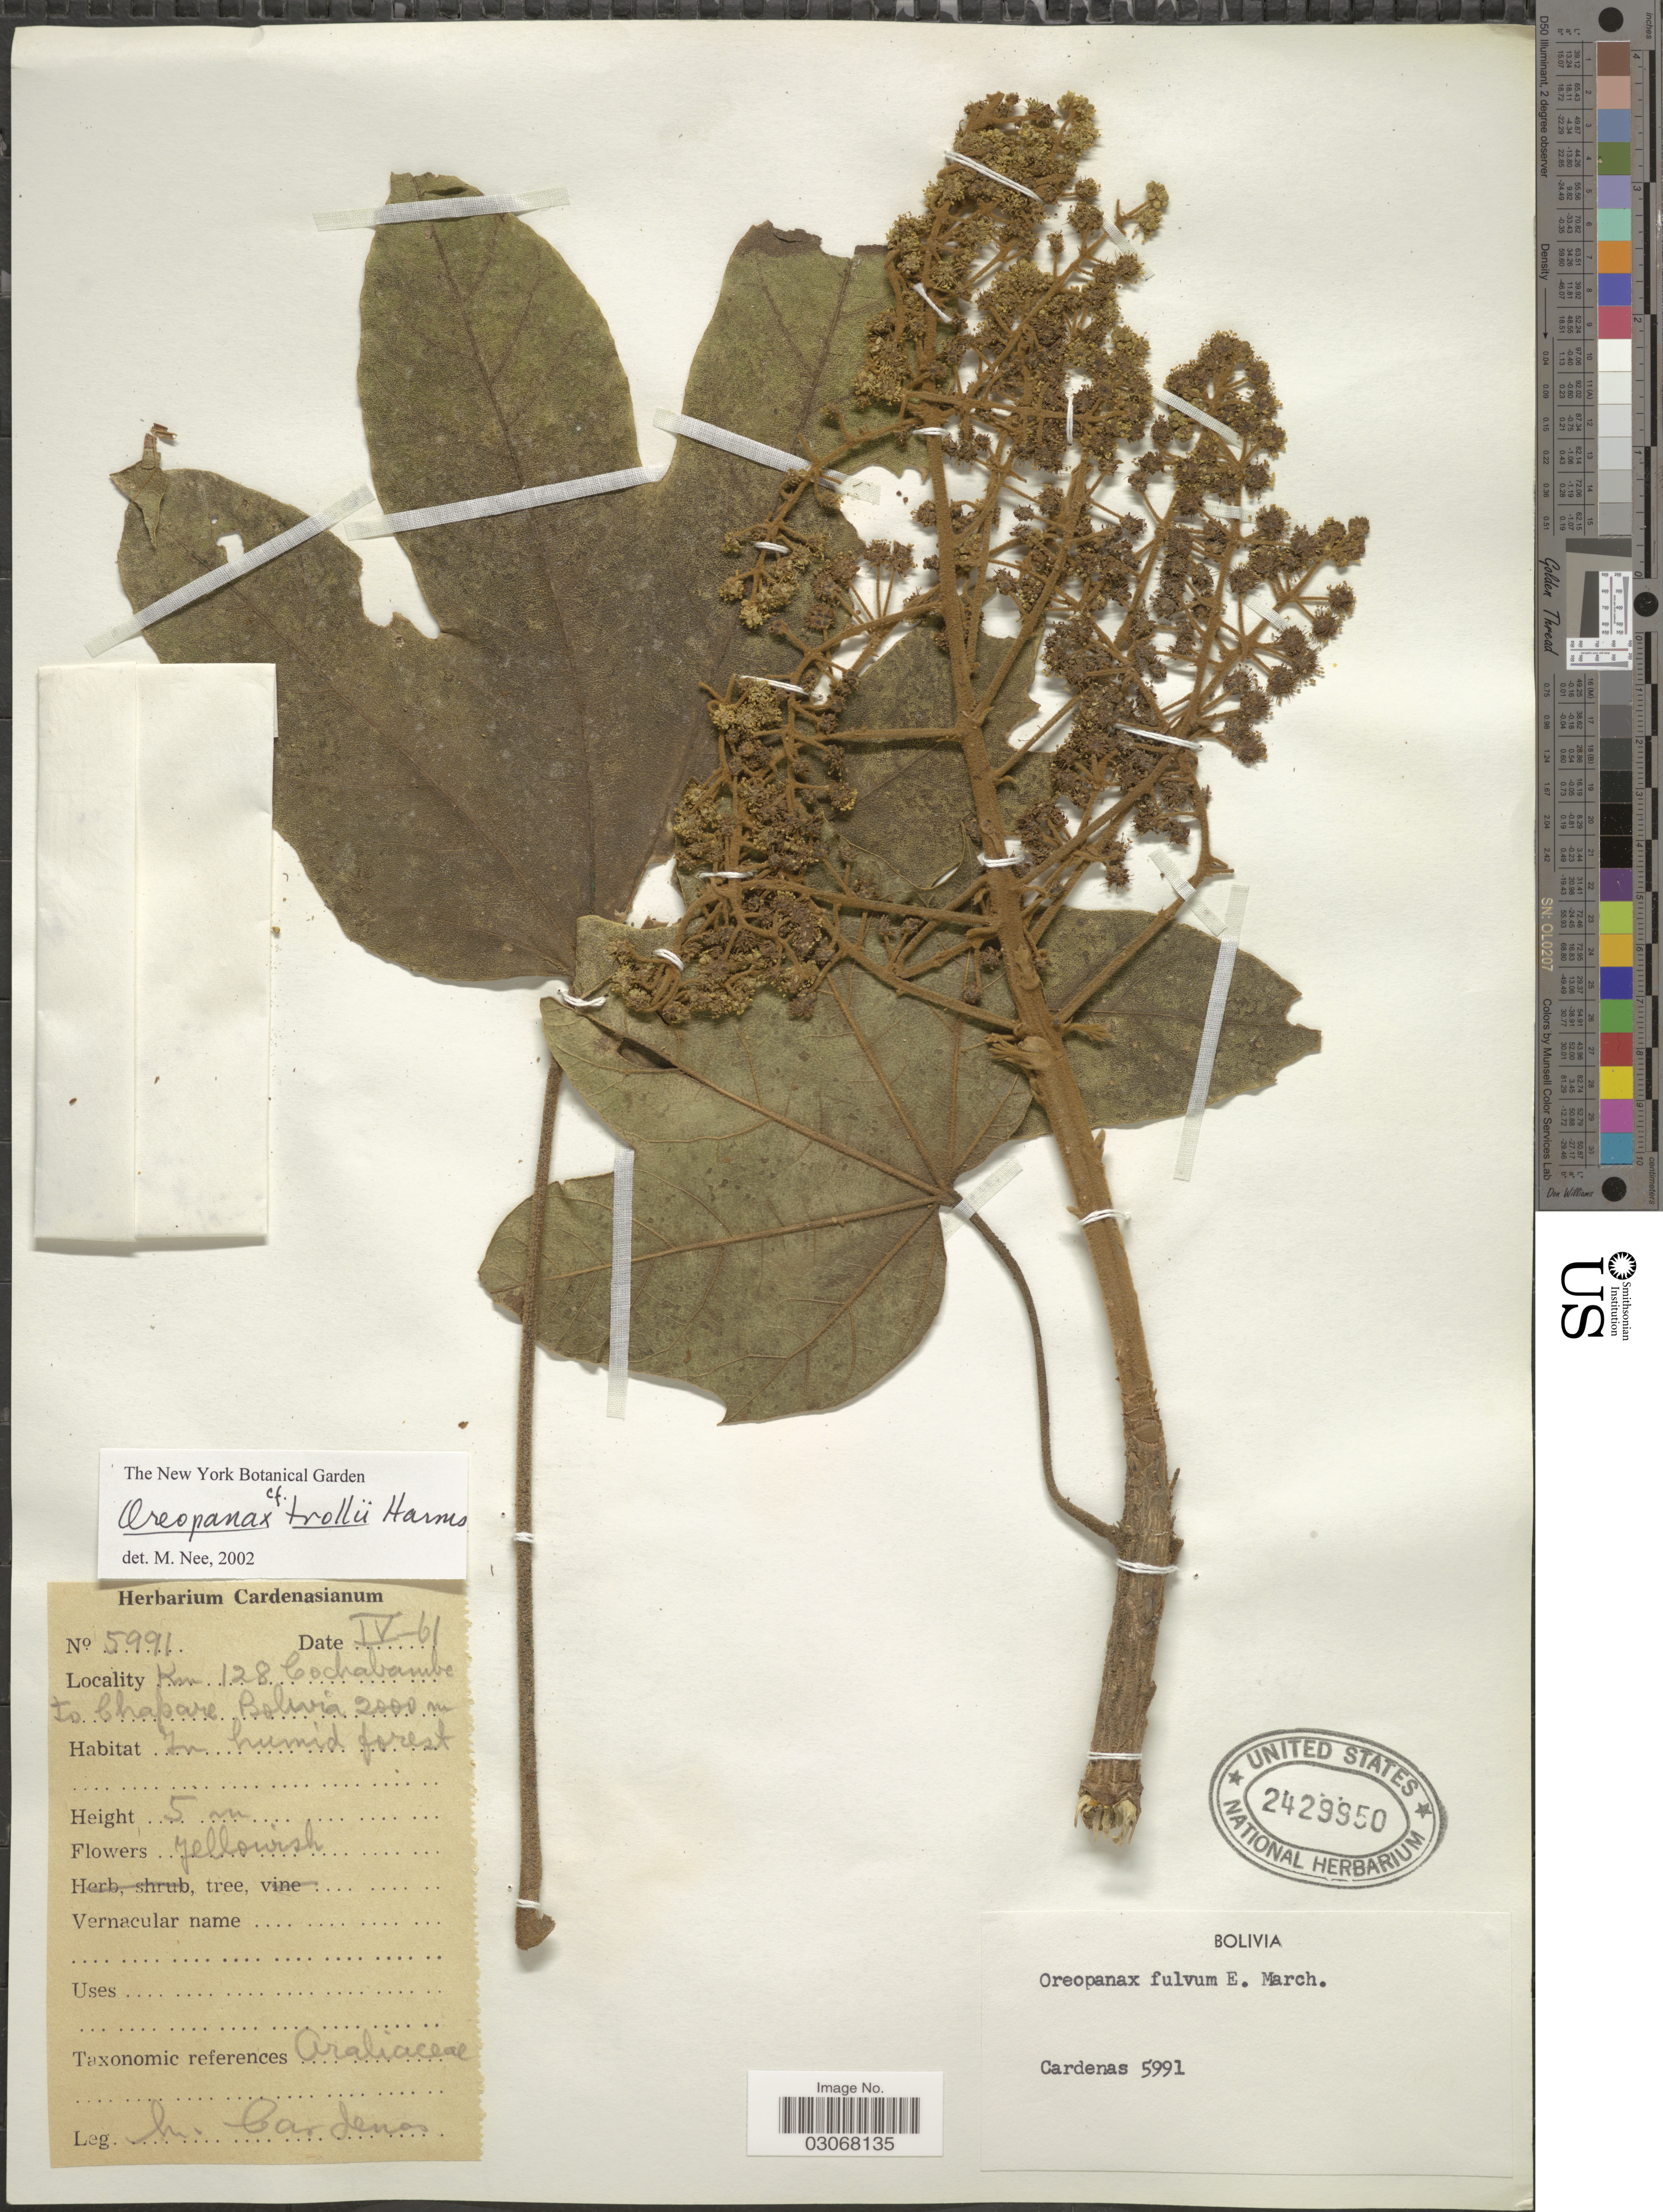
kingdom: Plantae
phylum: Tracheophyta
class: Magnoliopsida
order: Apiales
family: Araliaceae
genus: Oreopanax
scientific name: Oreopanax trollii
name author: Harms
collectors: M. Cárdenas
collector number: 5991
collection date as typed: Transcribed d/m/y: /4/61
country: Bolivia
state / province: Cochabamba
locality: Km 128 cochabamba to Chapare.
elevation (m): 2000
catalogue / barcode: US 2429950